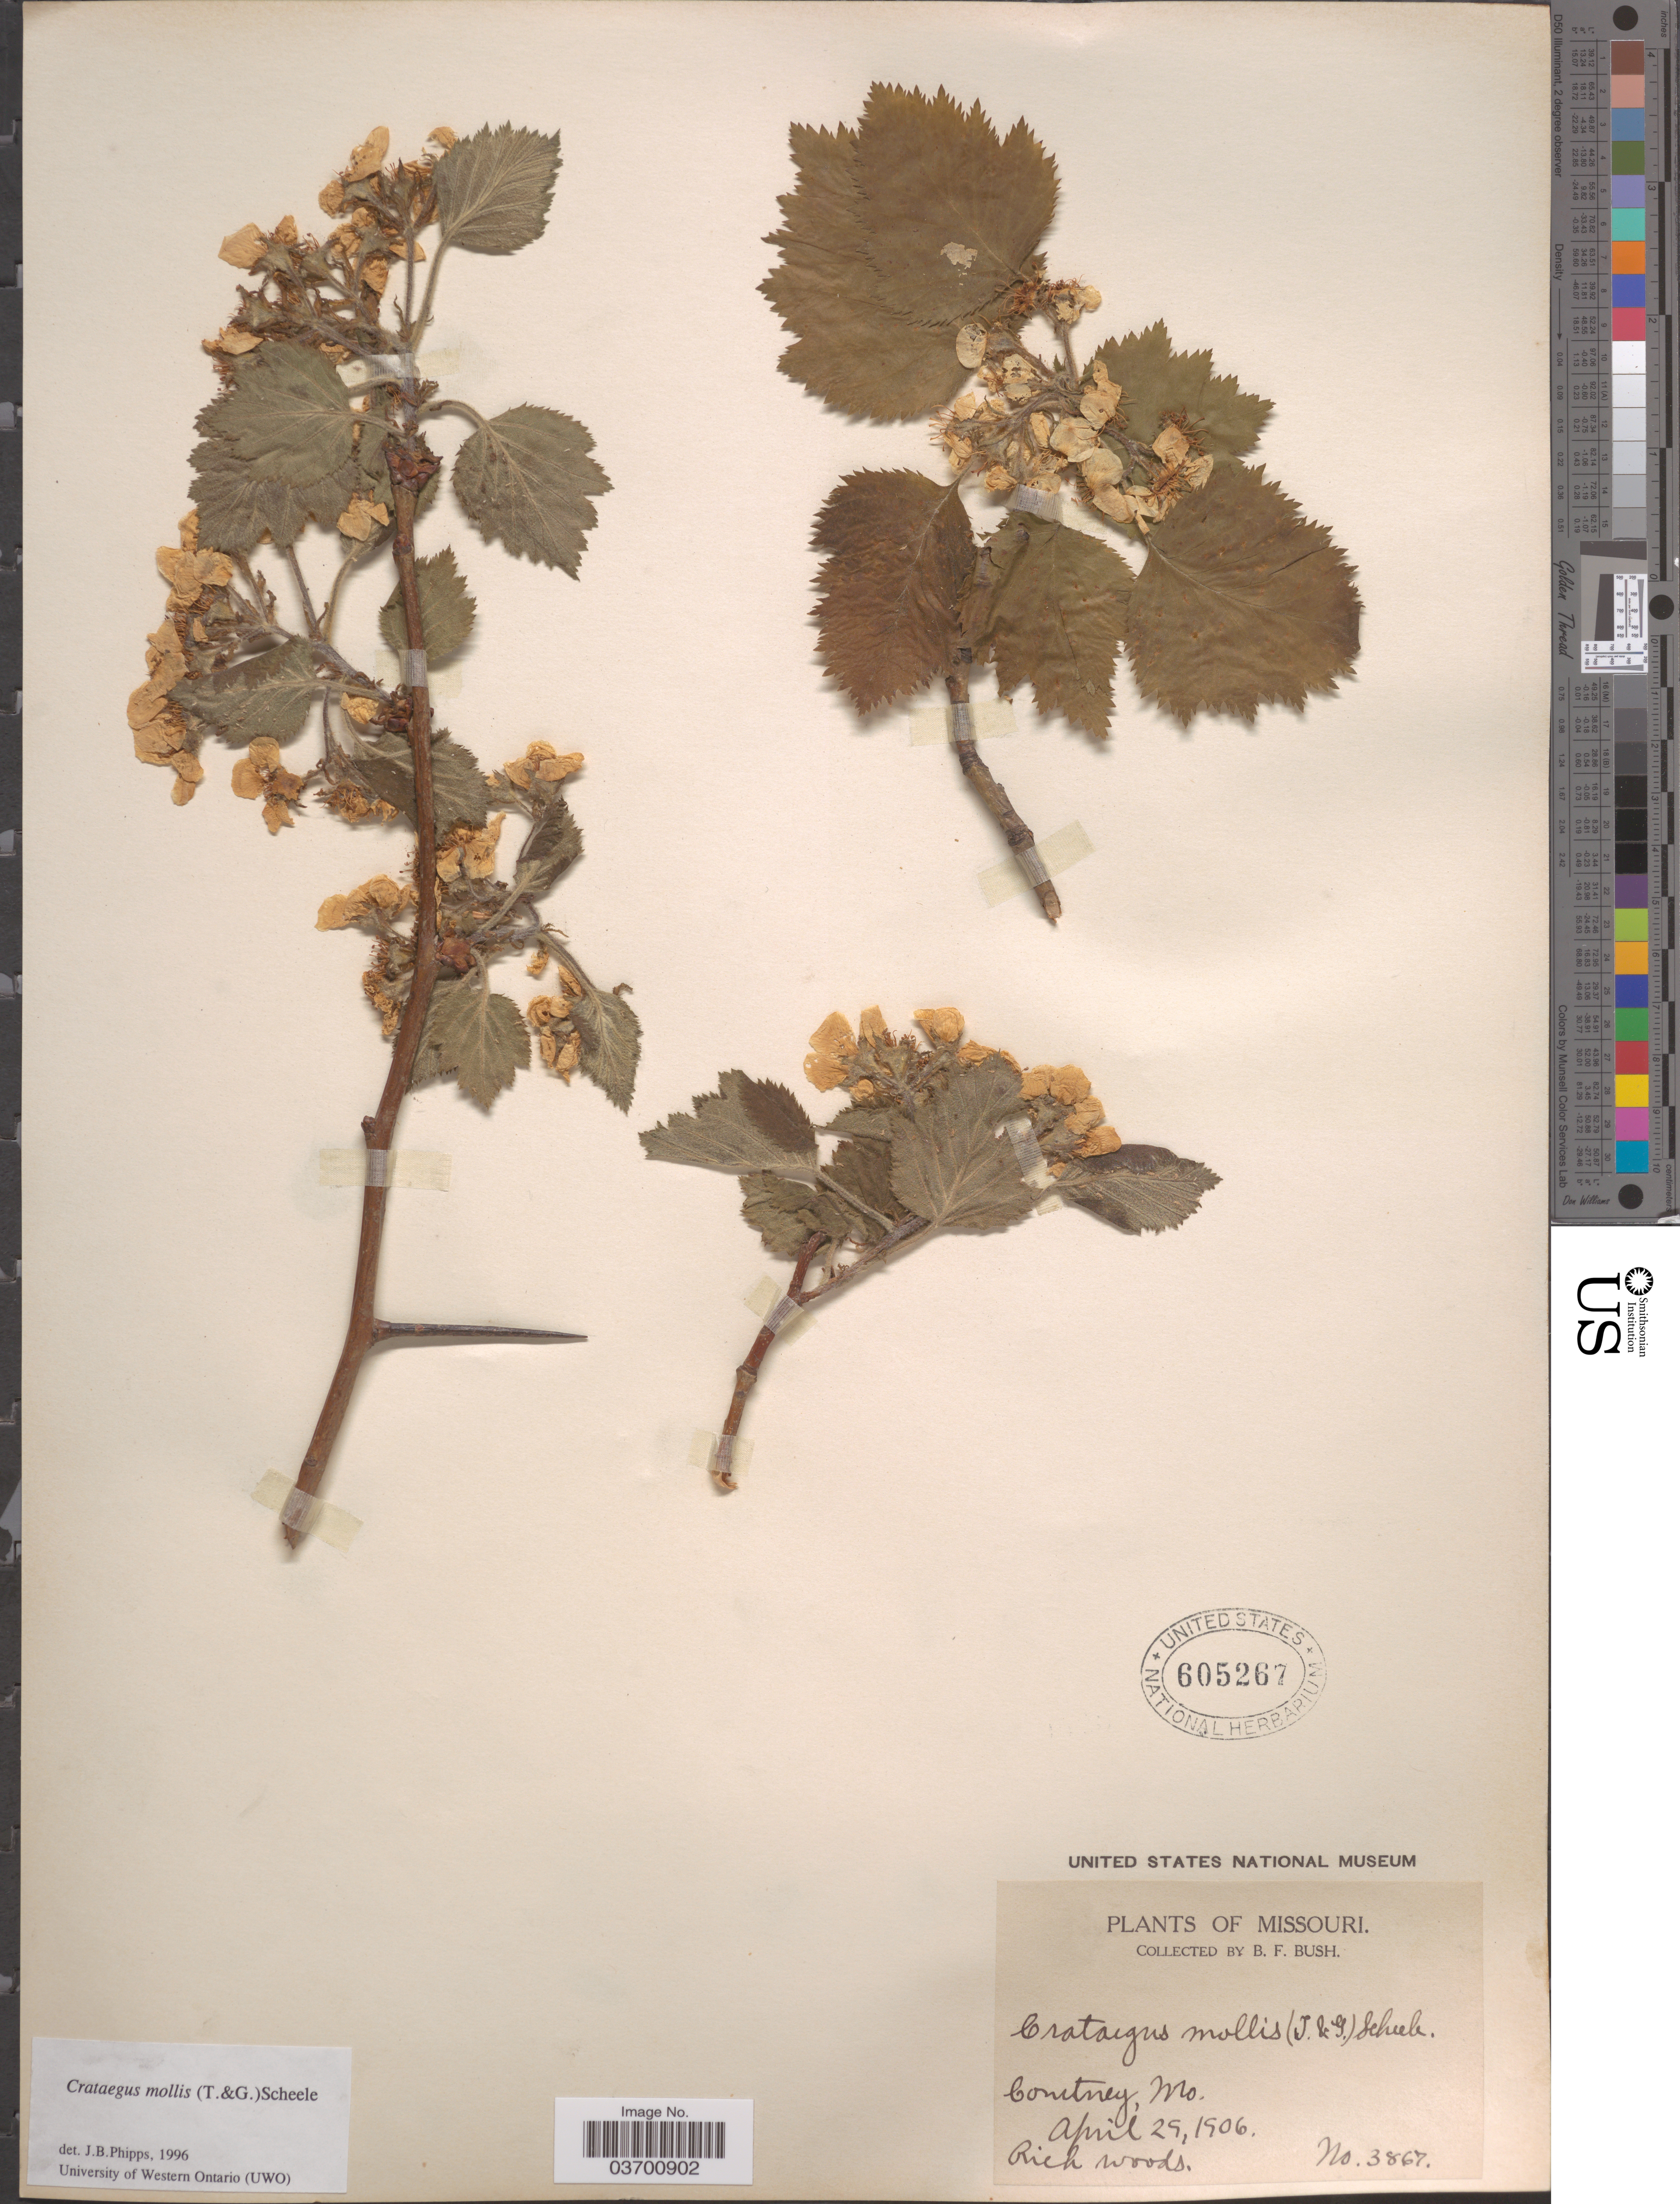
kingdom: Plantae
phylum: Tracheophyta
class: Magnoliopsida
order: Rosales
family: Rosaceae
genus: Crataegus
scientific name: Crataegus mollis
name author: (Torr. & A. Gray) Scheele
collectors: B. F. Bush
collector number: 3867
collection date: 1906-04-29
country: United States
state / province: Missouri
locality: Courtney.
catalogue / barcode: US 605267